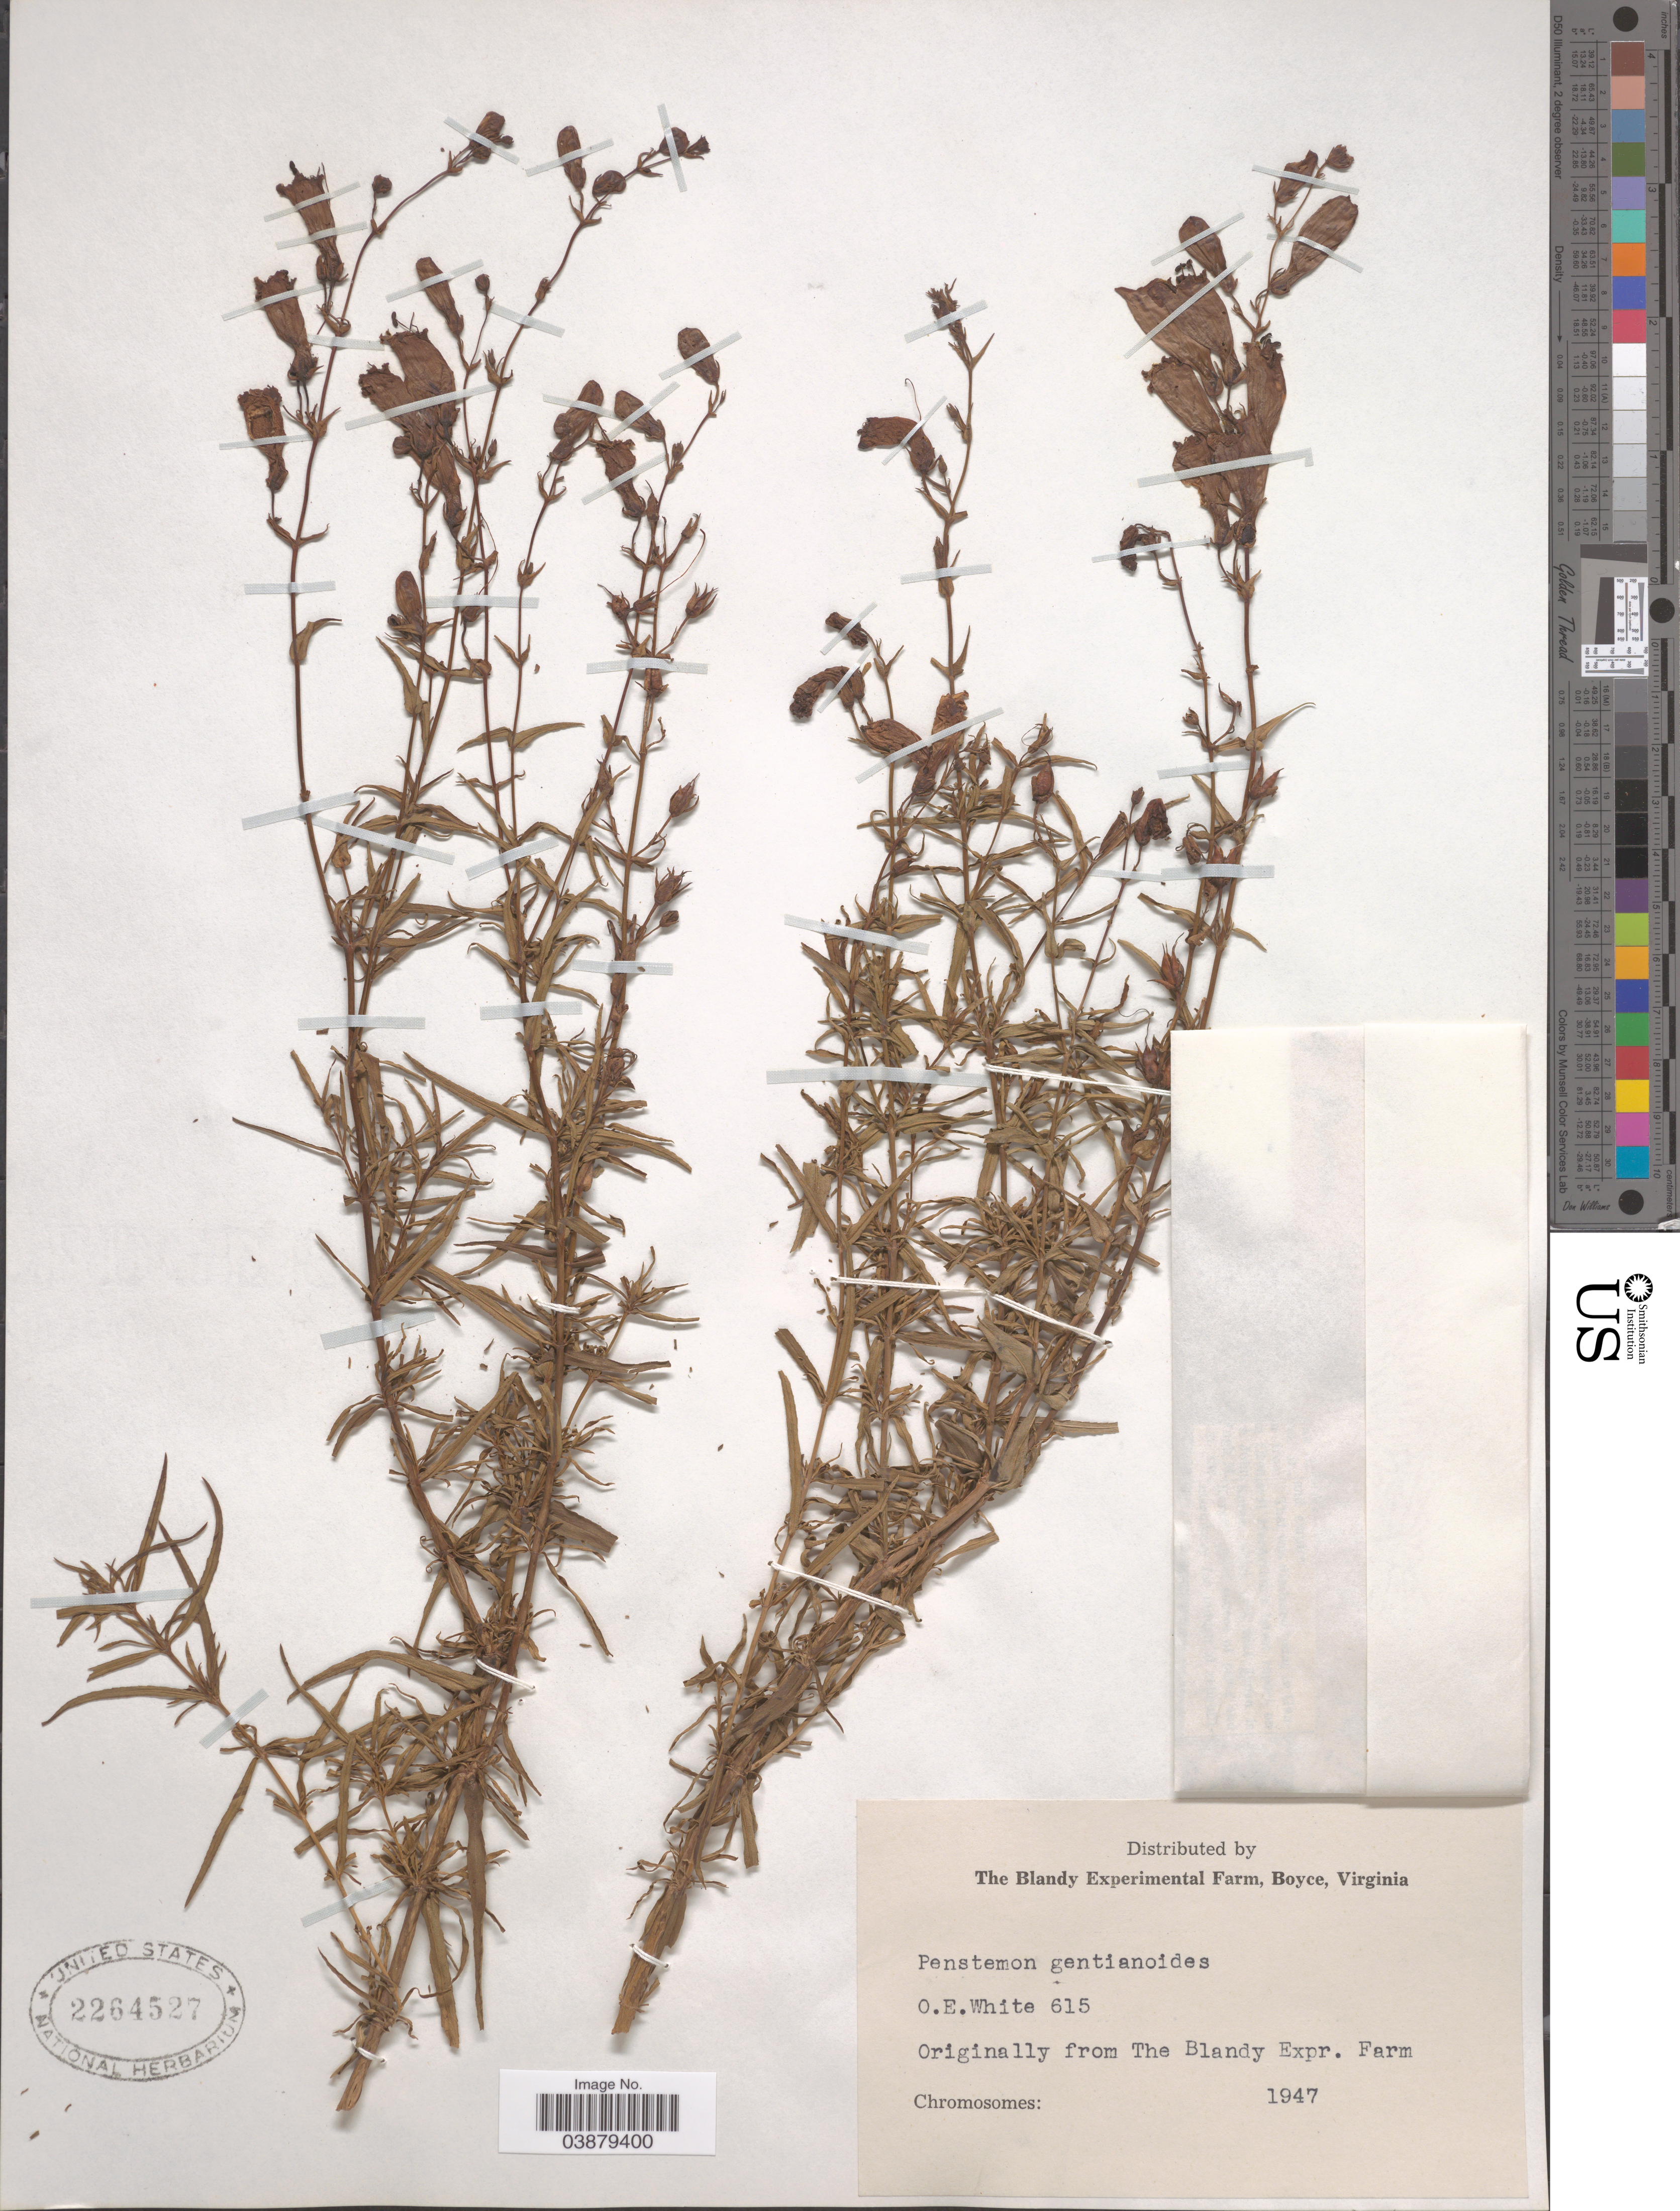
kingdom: Plantae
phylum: Tracheophyta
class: Magnoliopsida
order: Lamiales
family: Plantaginaceae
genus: Penstemon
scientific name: Penstemon gentianoides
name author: (Kunth) Poir.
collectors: O. E. White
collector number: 615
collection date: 1947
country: United States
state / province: Virginia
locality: The Blandy Experimental Farm, Boyce.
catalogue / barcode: US 2264527